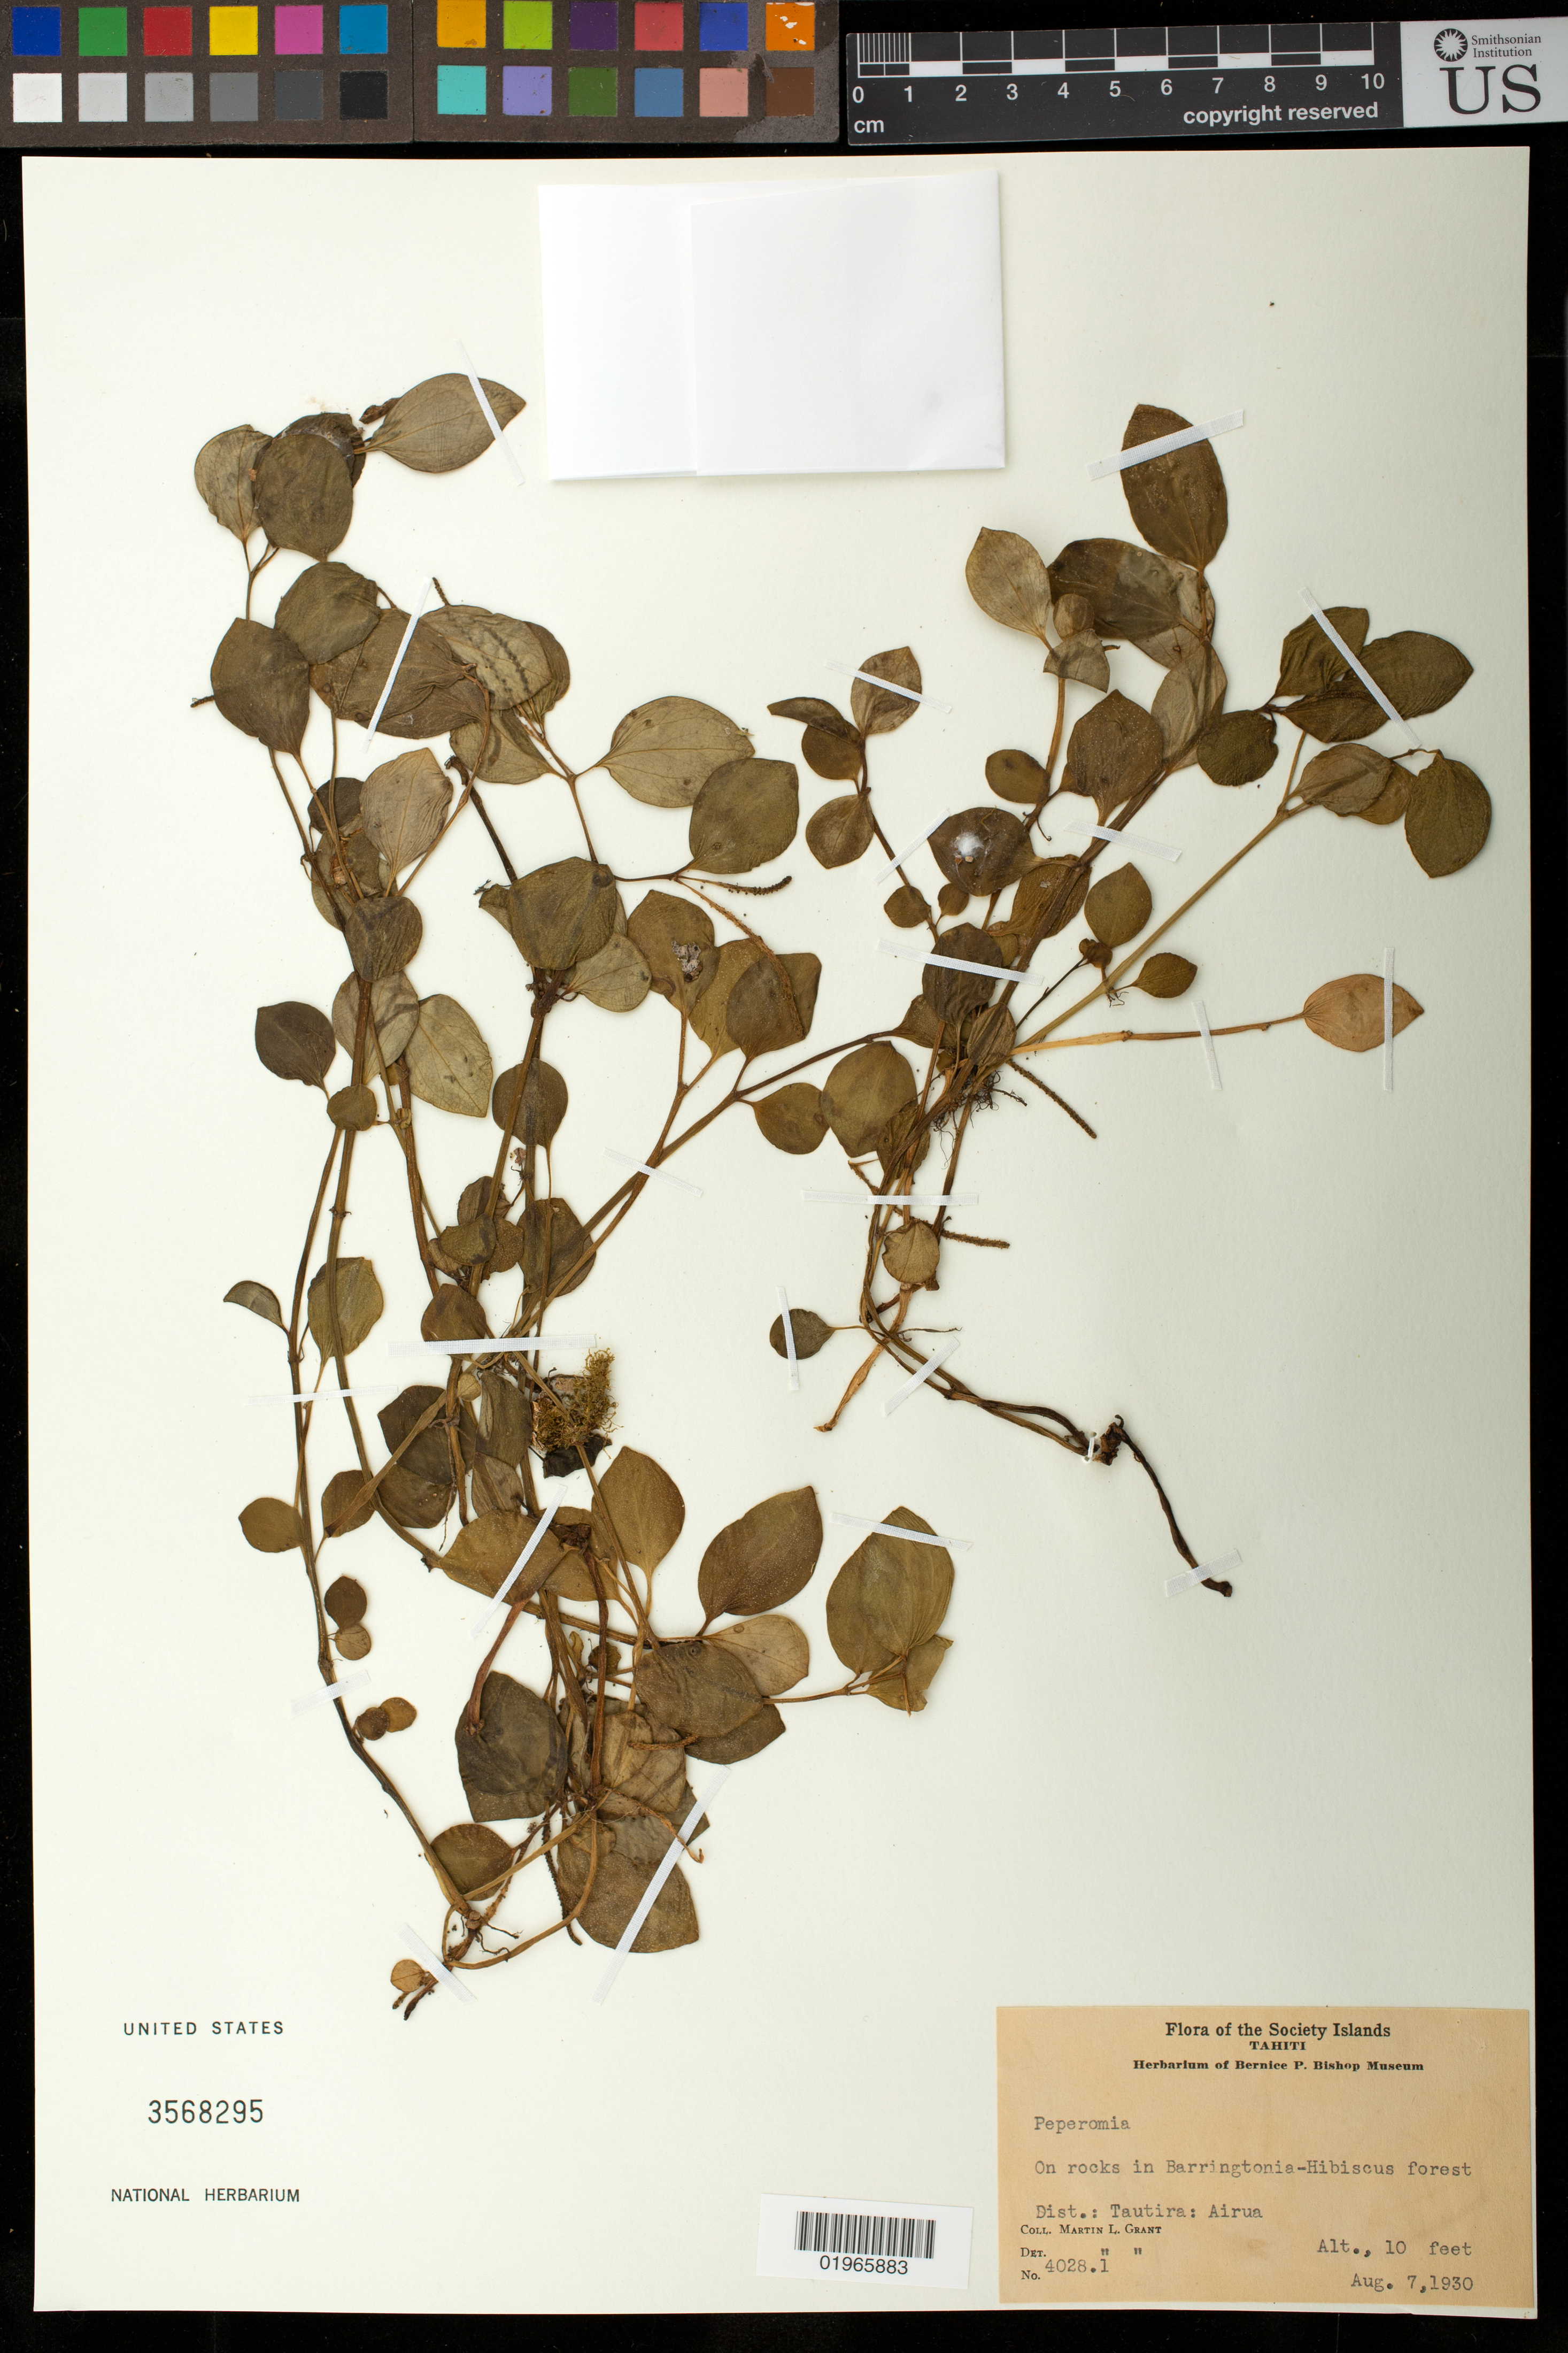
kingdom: Plantae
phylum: Tracheophyta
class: Magnoliopsida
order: Piperales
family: Piperaceae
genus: Peperomia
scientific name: Peperomia sp.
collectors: M. L. Grant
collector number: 4028.1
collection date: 1930-08-07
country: French Polynesia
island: Tahiti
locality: Society Islands, Tahiti. Dist.: Tautira: Airua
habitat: On rocks in forest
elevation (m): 3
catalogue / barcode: US 3568295